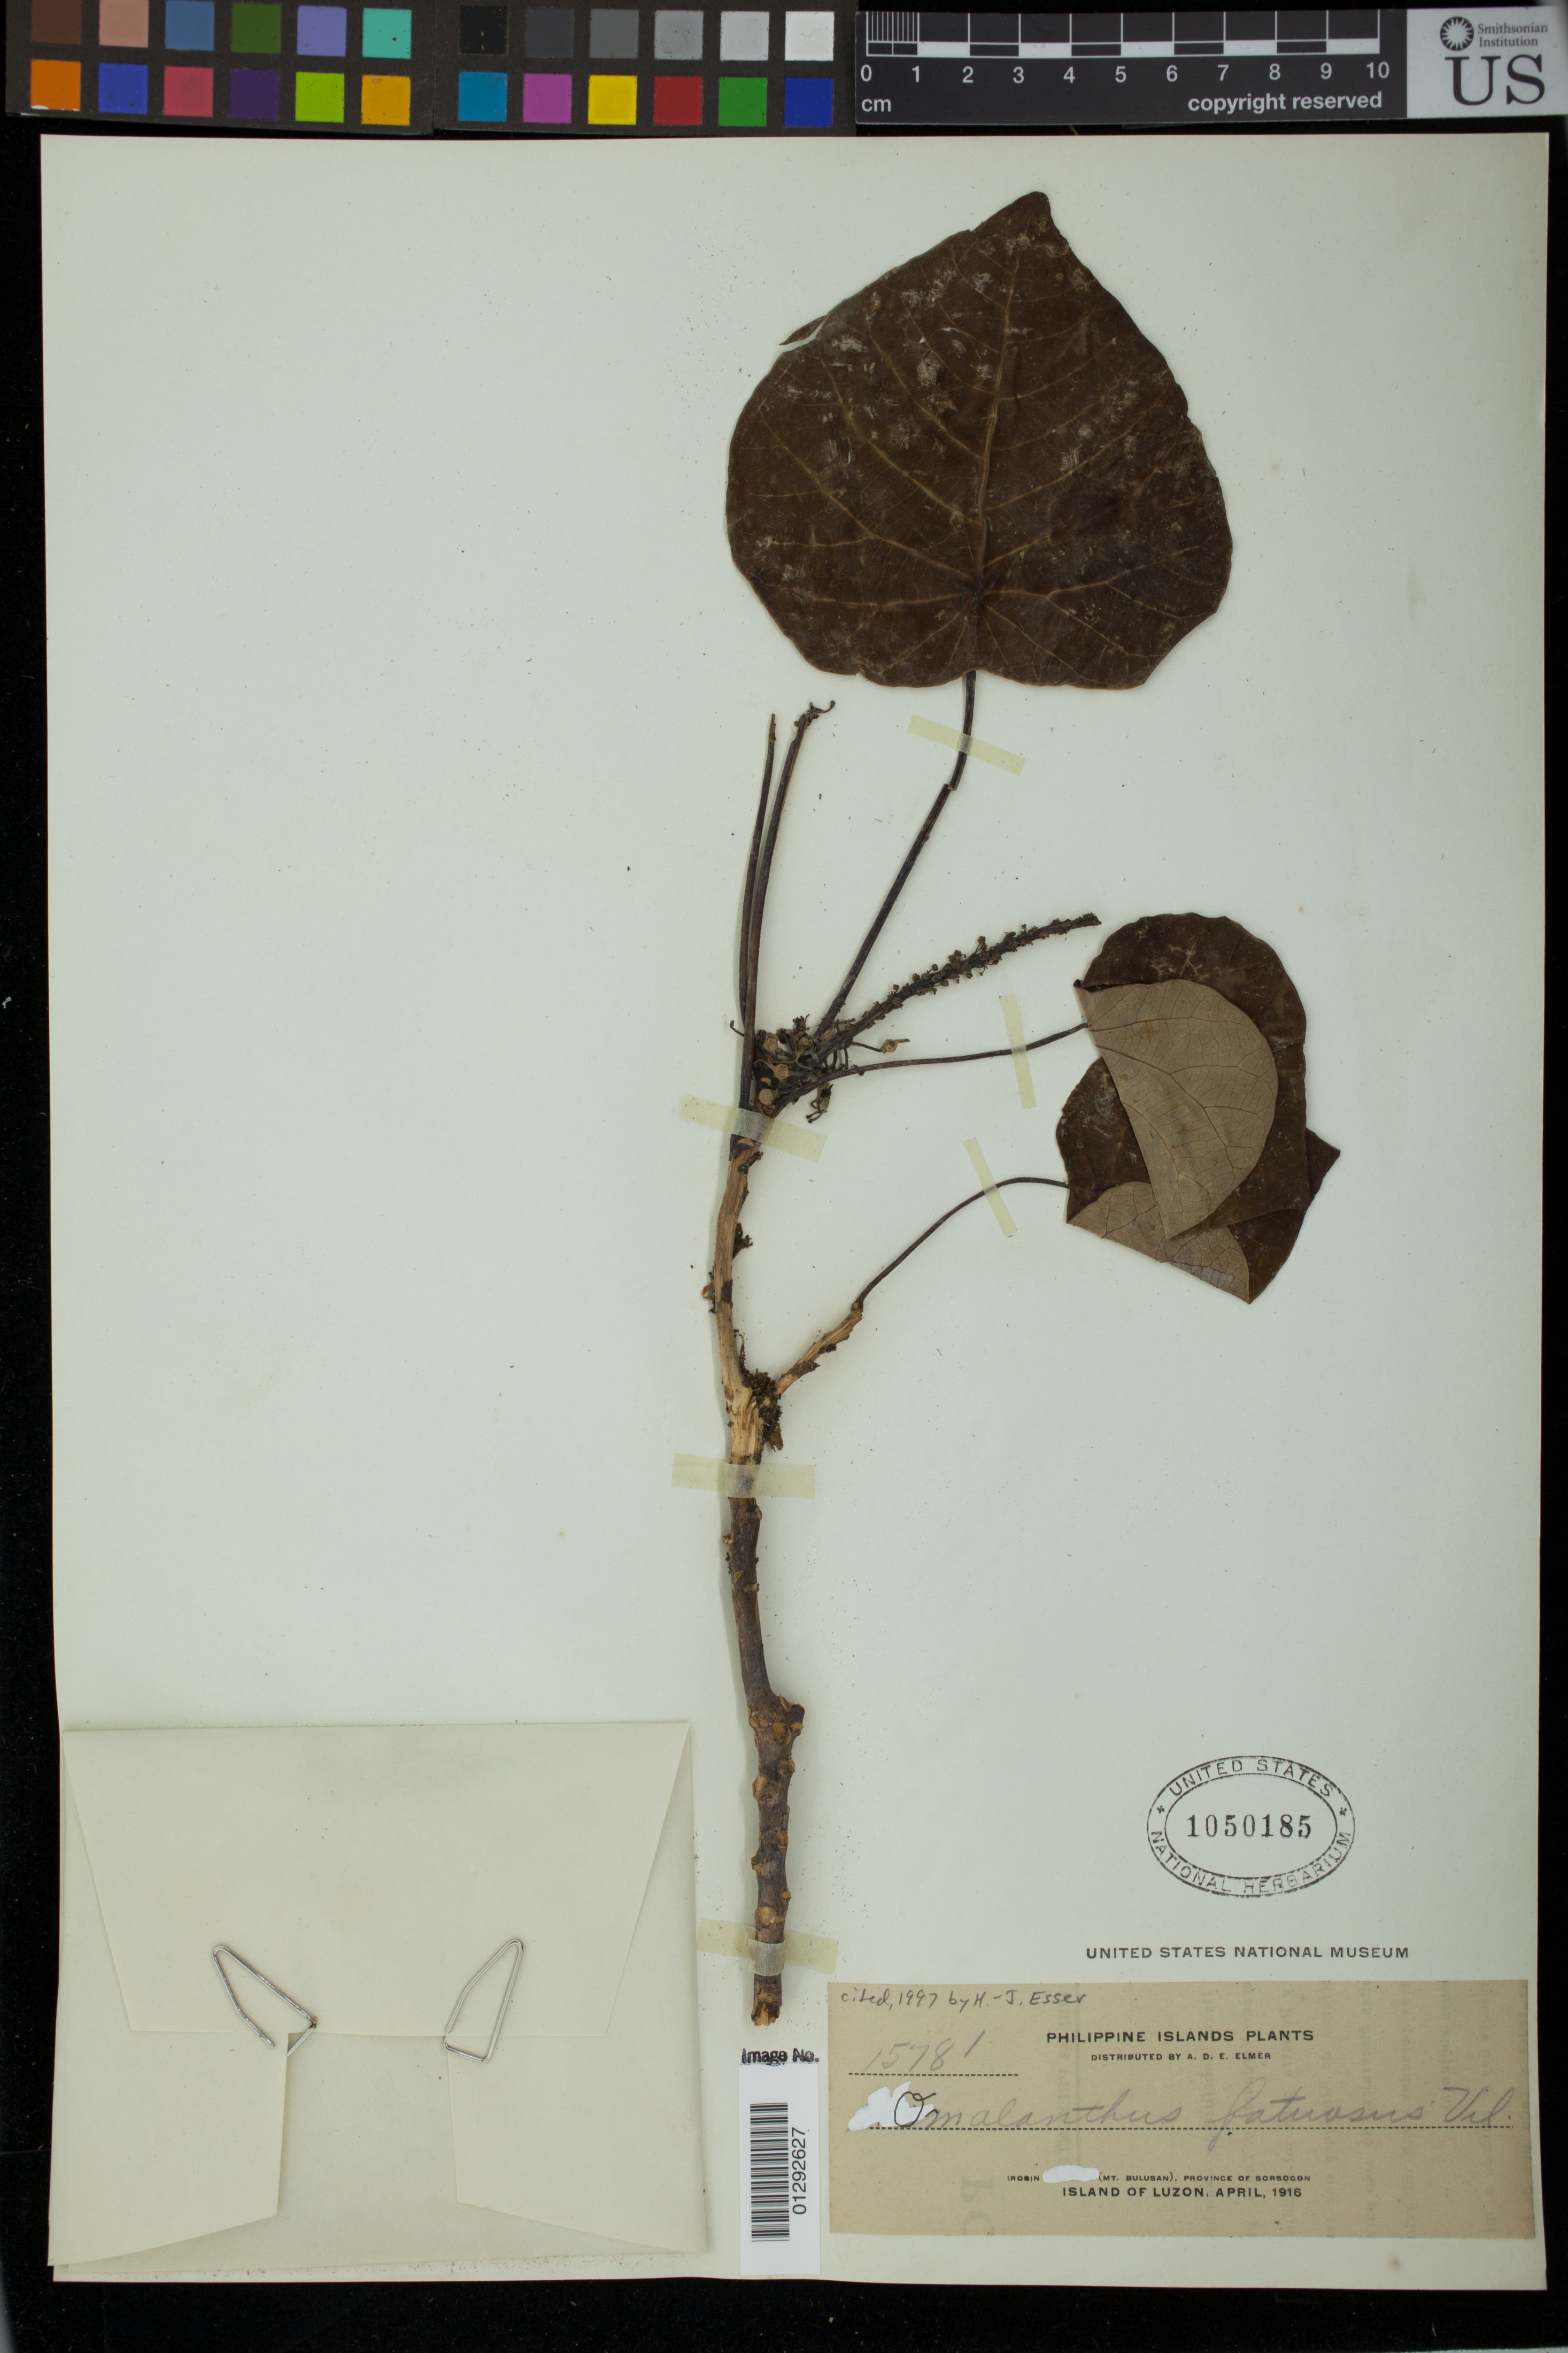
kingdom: Plantae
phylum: Tracheophyta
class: Magnoliopsida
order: Malpighiales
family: Euphorbiaceae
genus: Omalanthus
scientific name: Omalanthus fastuosus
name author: Fern.-Vill.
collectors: A. D. E. Elmer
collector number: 15781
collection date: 1916-04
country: Philippines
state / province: Bicol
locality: Island of Luzon. Mount Bulusan,Sorsogon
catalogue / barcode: US 1050185